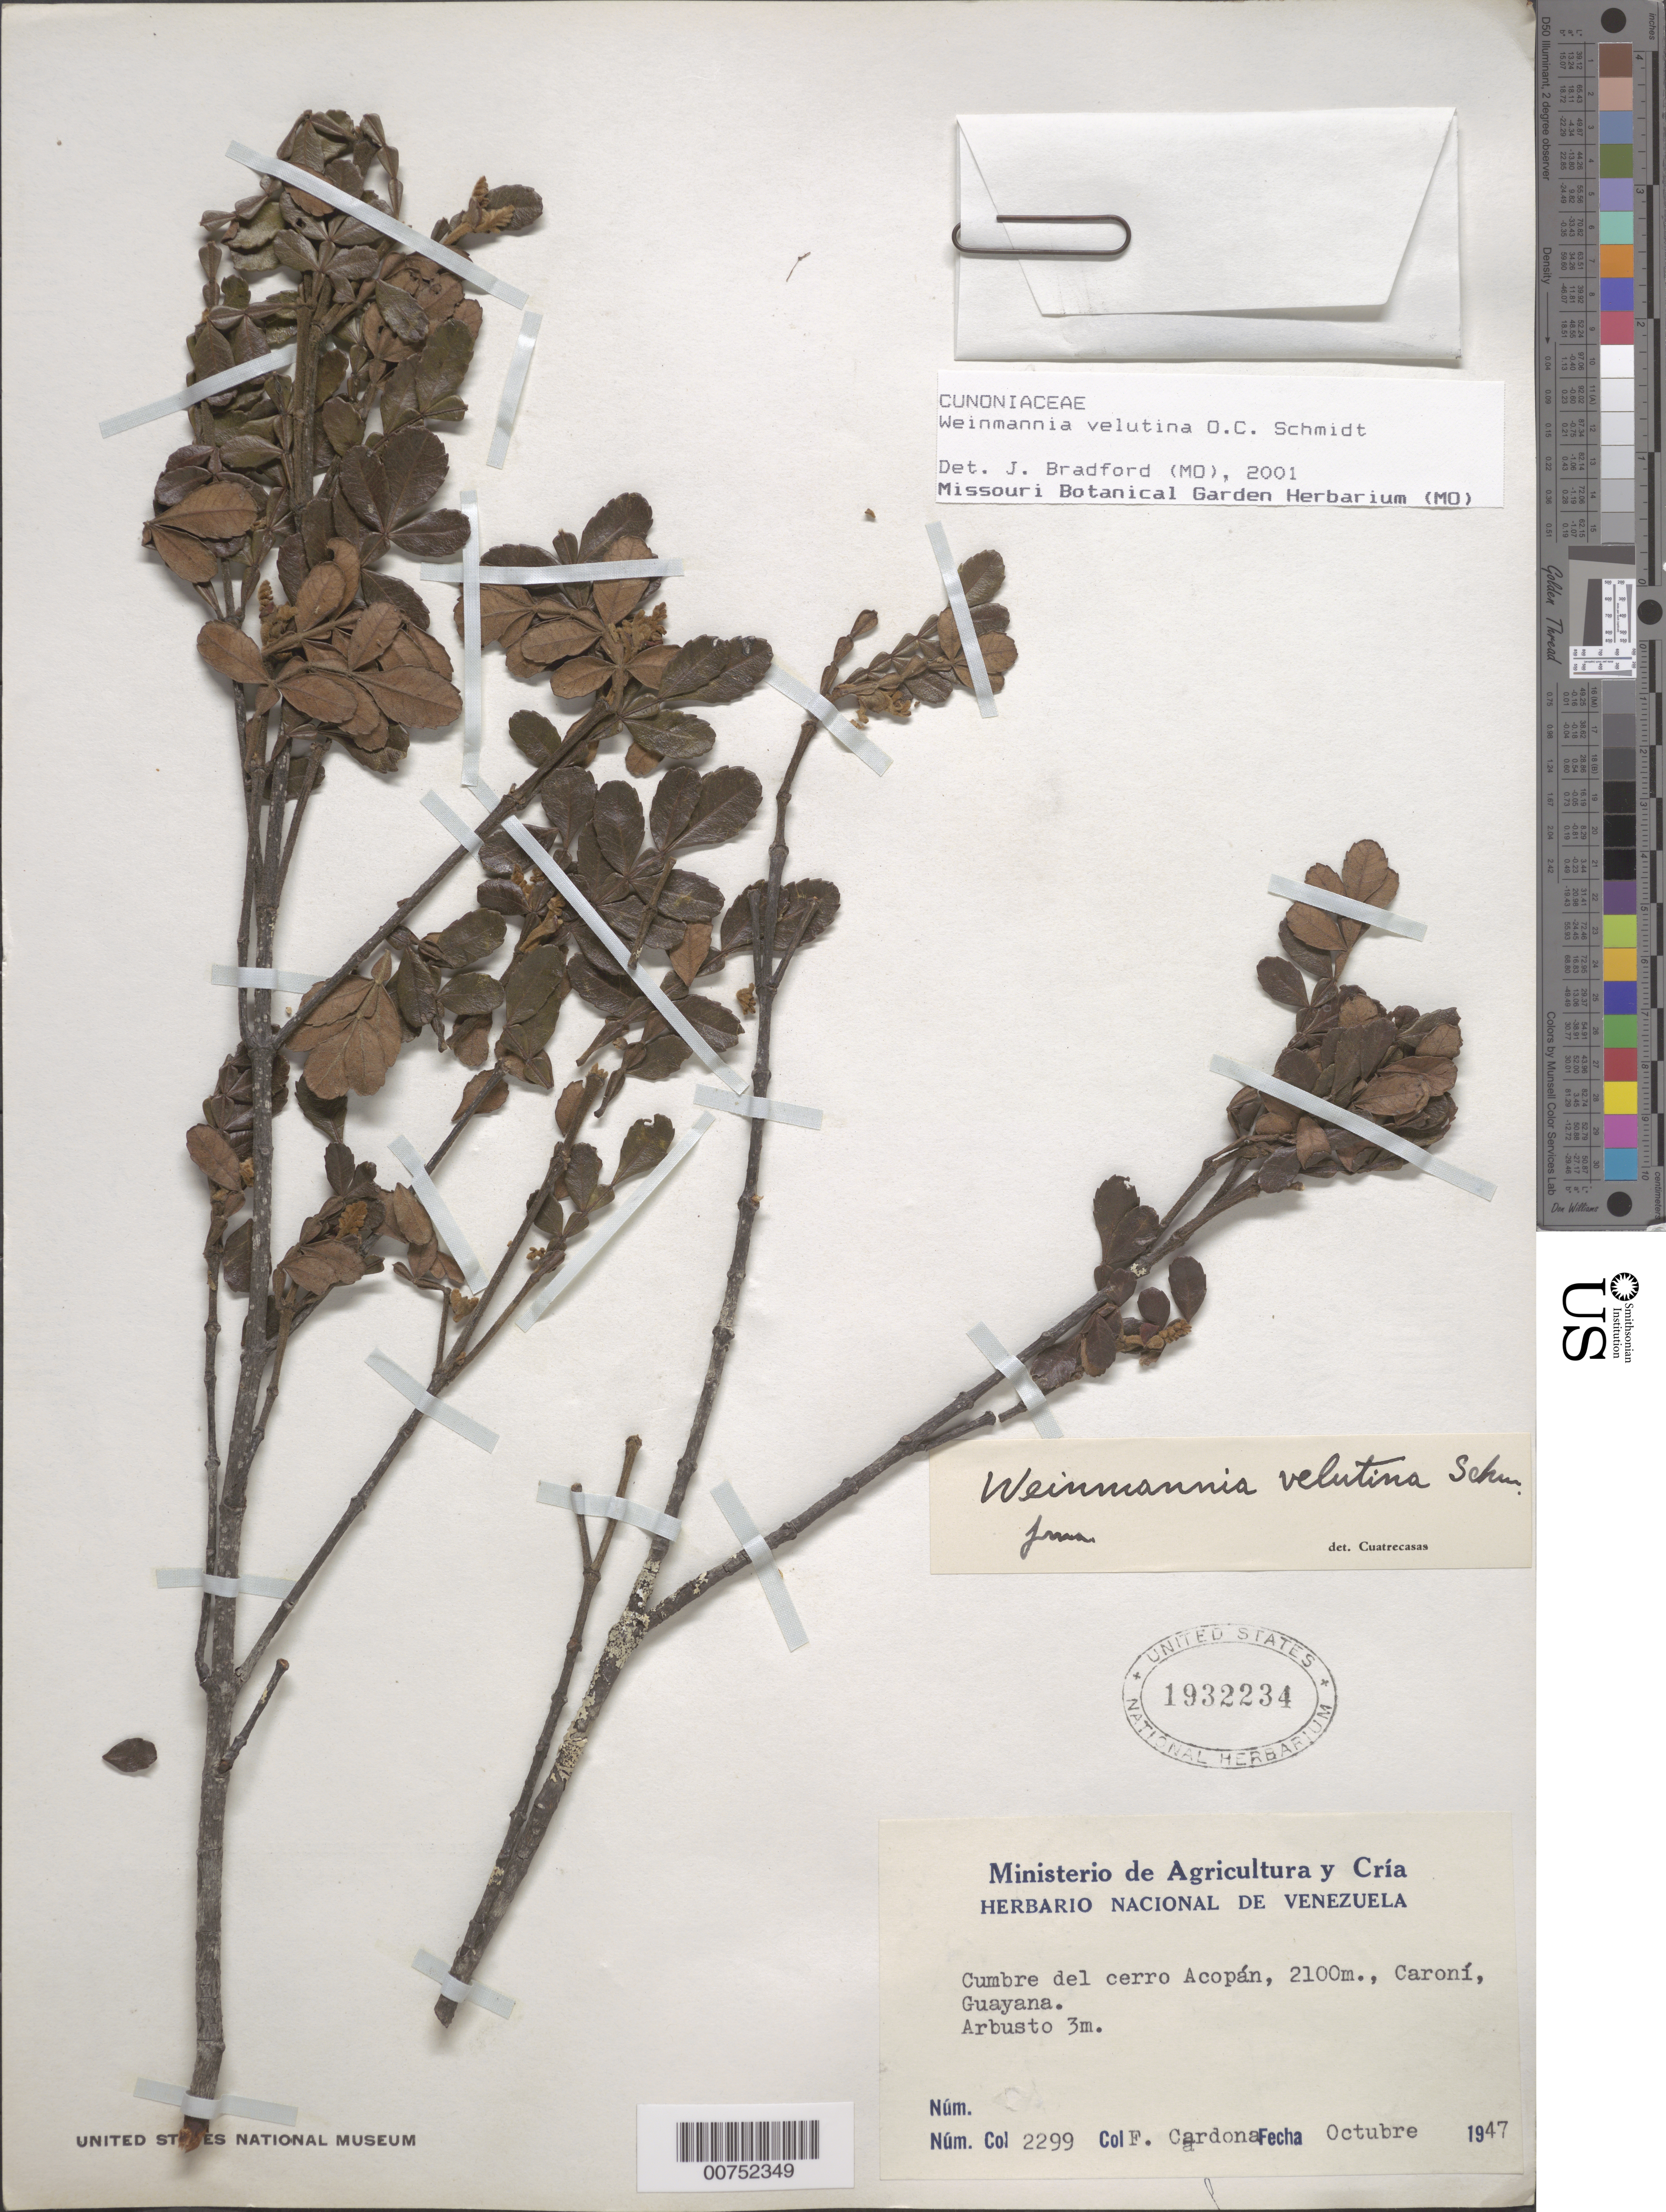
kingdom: Plantae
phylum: Tracheophyta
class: Magnoliopsida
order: Oxalidales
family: Cunoniaceae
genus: Weinmannia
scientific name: Weinmannia velutina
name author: O.C. Schmidt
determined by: Bradford, J. C.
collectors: F. Cardona Puig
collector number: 2299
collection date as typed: Oct-47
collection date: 1947-10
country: Venezuela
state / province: Bolívar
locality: Cerro Acopán, Río Caroní, Guayana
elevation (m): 2100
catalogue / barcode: US 1932234